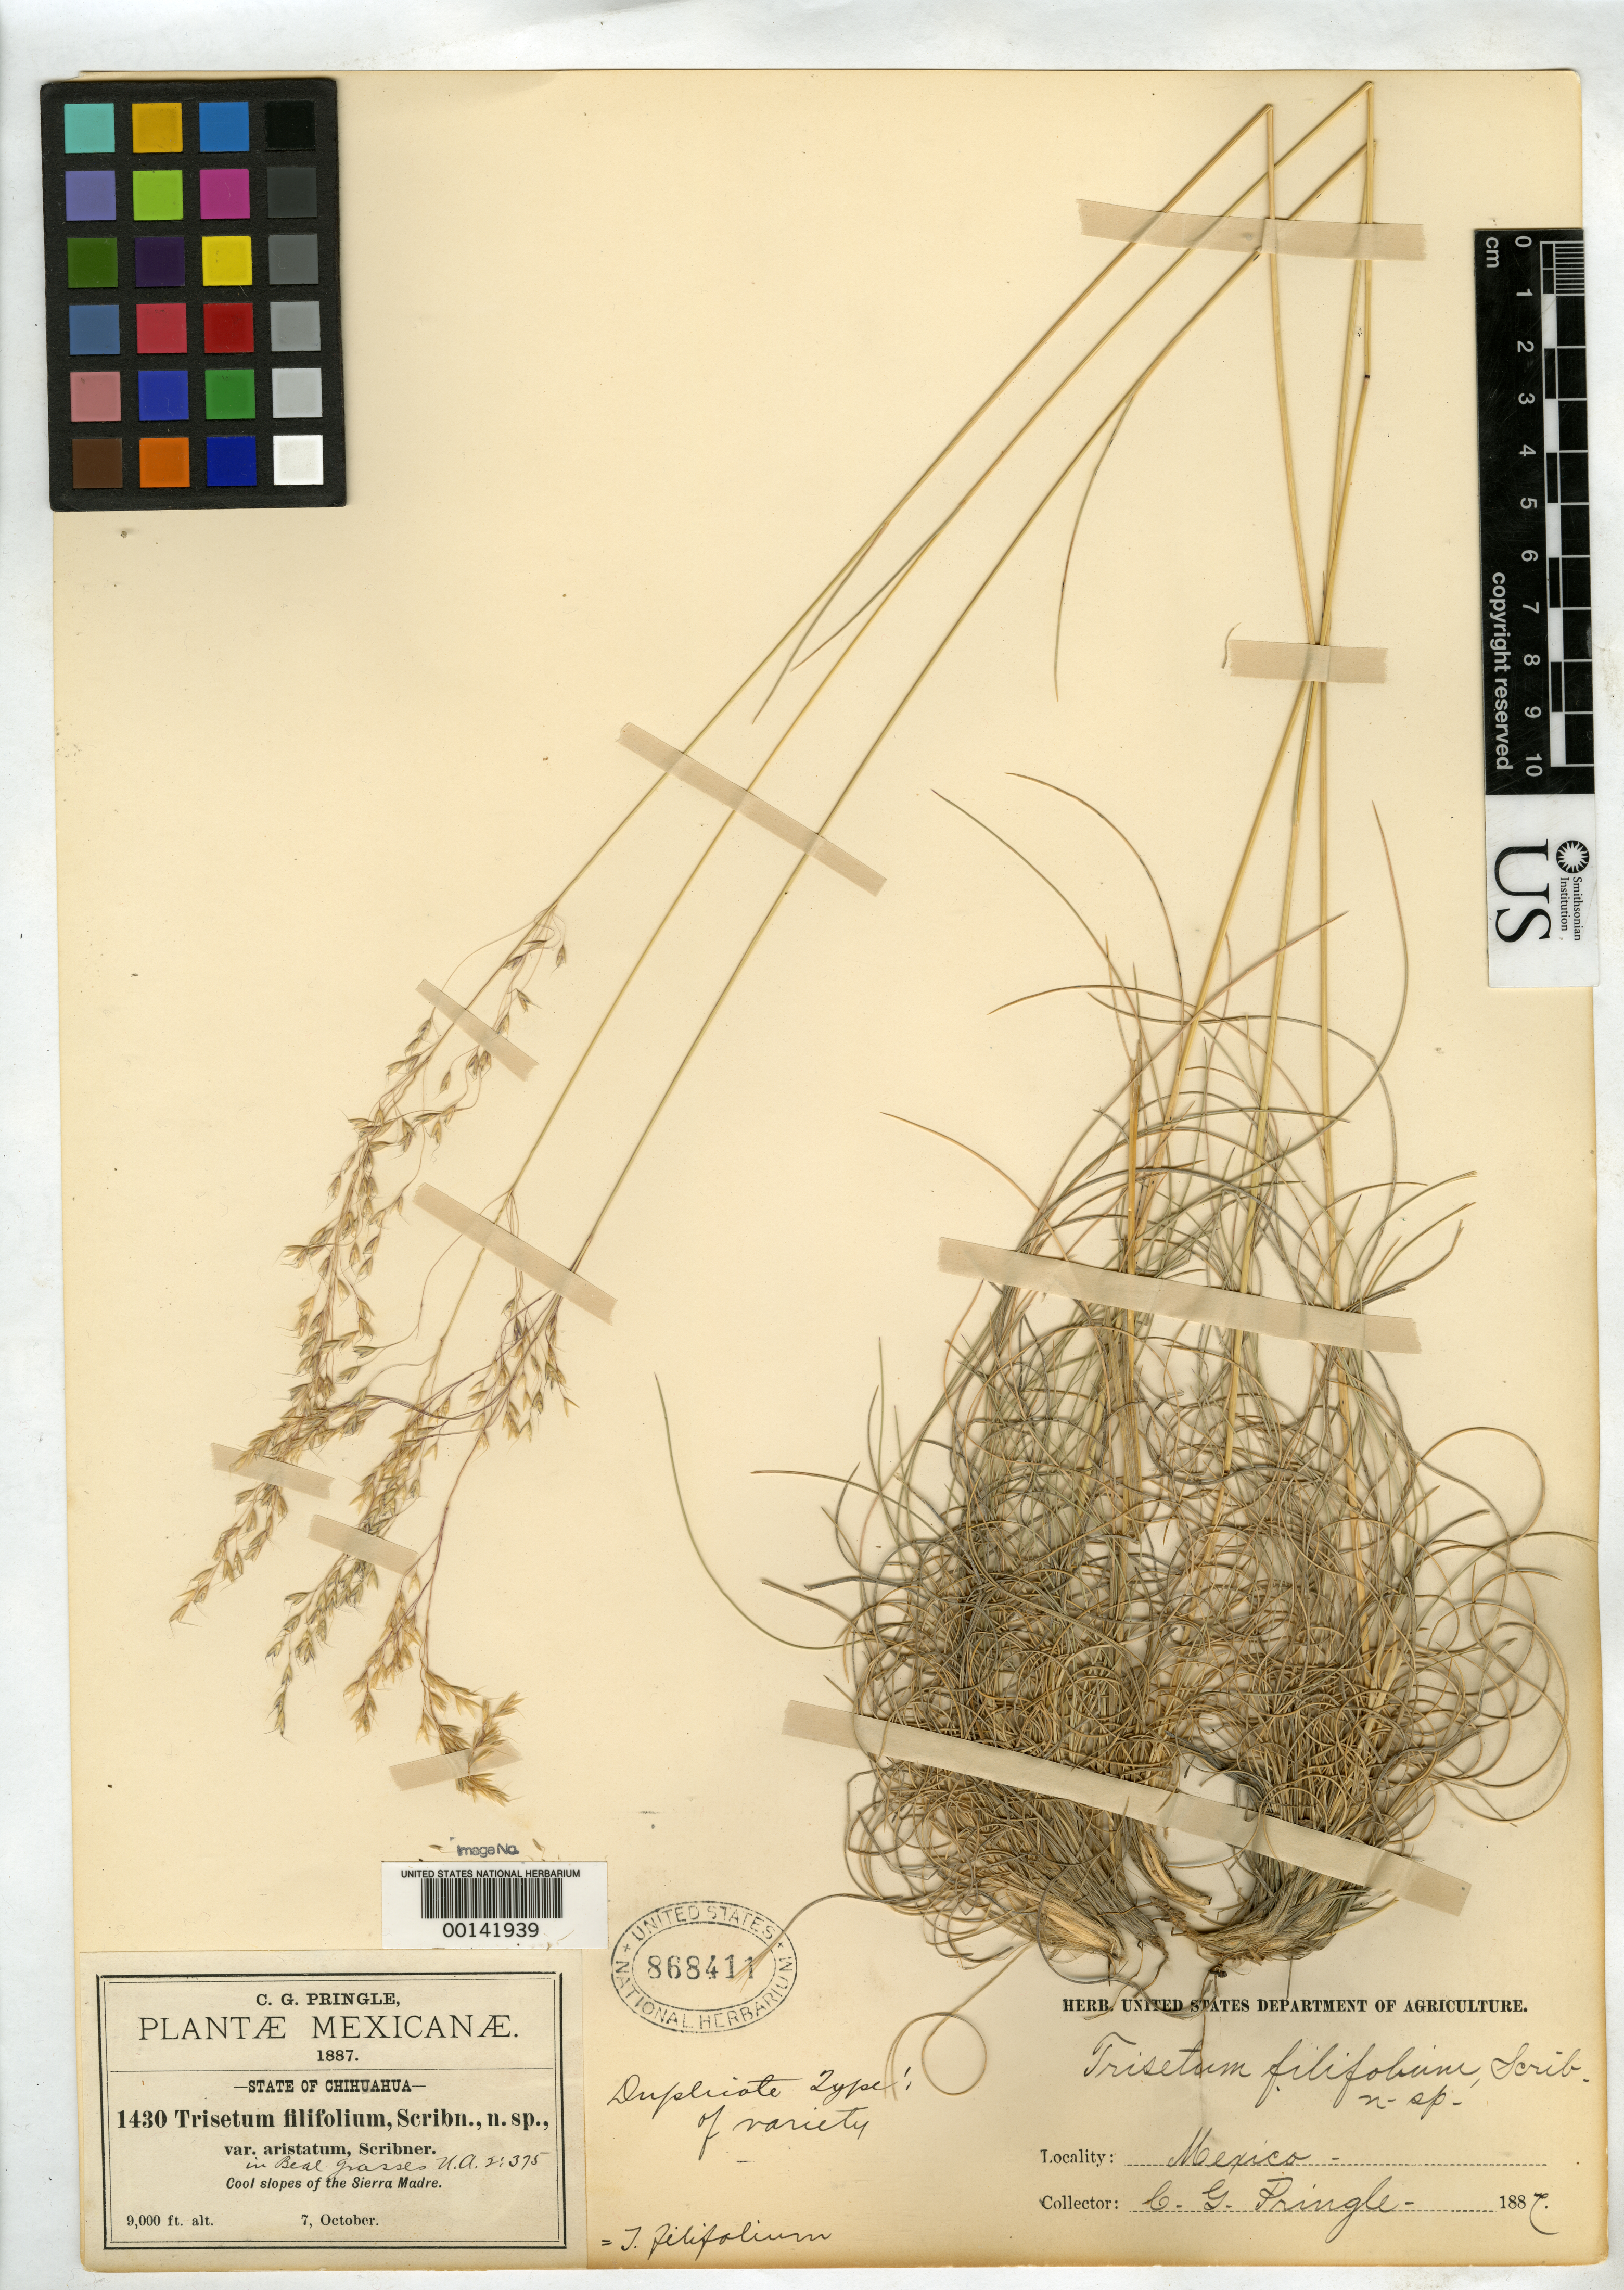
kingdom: Plantae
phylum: Tracheophyta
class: Liliopsida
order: Poales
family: Poaceae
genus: Trisetum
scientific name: Trisetum filifolium var. aristatum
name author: Scribn. ex W.J. Beal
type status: Isotype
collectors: C. G. Pringle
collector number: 1430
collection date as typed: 7 Oct 1887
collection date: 1887-10-07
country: Mexico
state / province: Chihuahua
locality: Sierra Madre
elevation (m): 2743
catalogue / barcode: US 868411